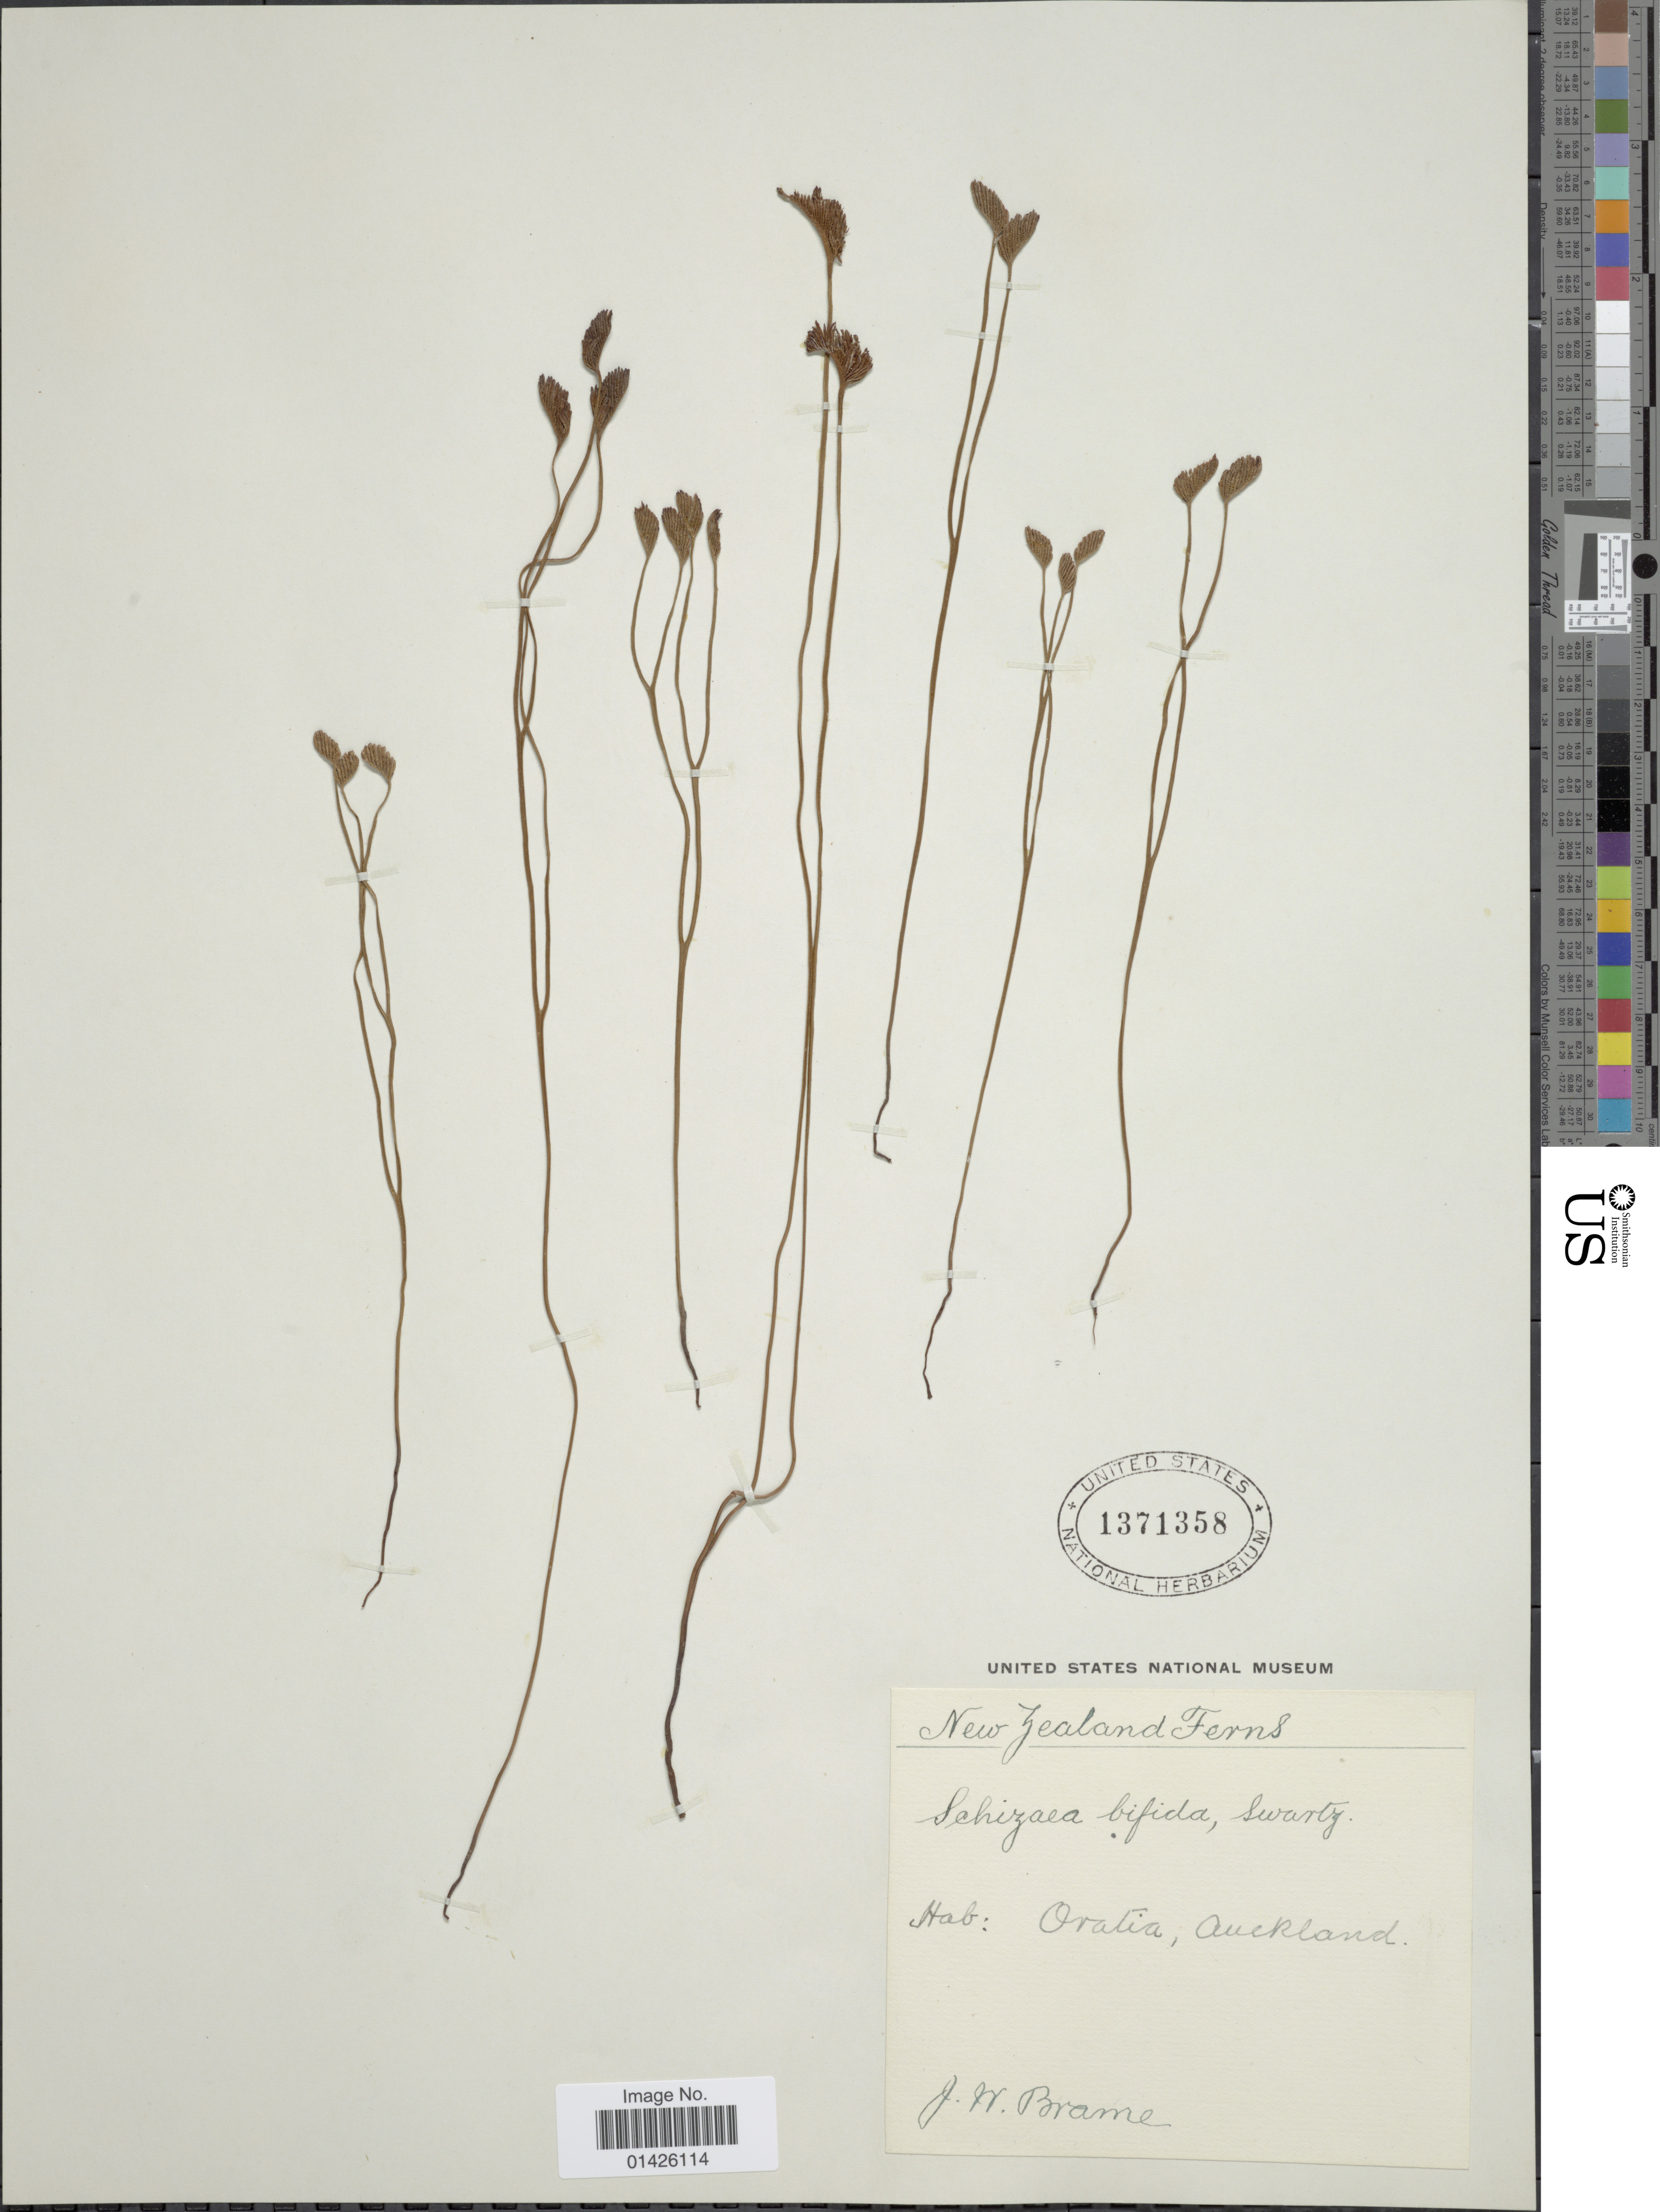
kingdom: Plantae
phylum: Tracheophyta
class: Polypodiopsida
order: Schizaeales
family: Schizaeaceae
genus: Schizaea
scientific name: Schizaea bifida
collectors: J. Brame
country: New Zealand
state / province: Auckland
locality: Oratia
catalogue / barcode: US 1371358